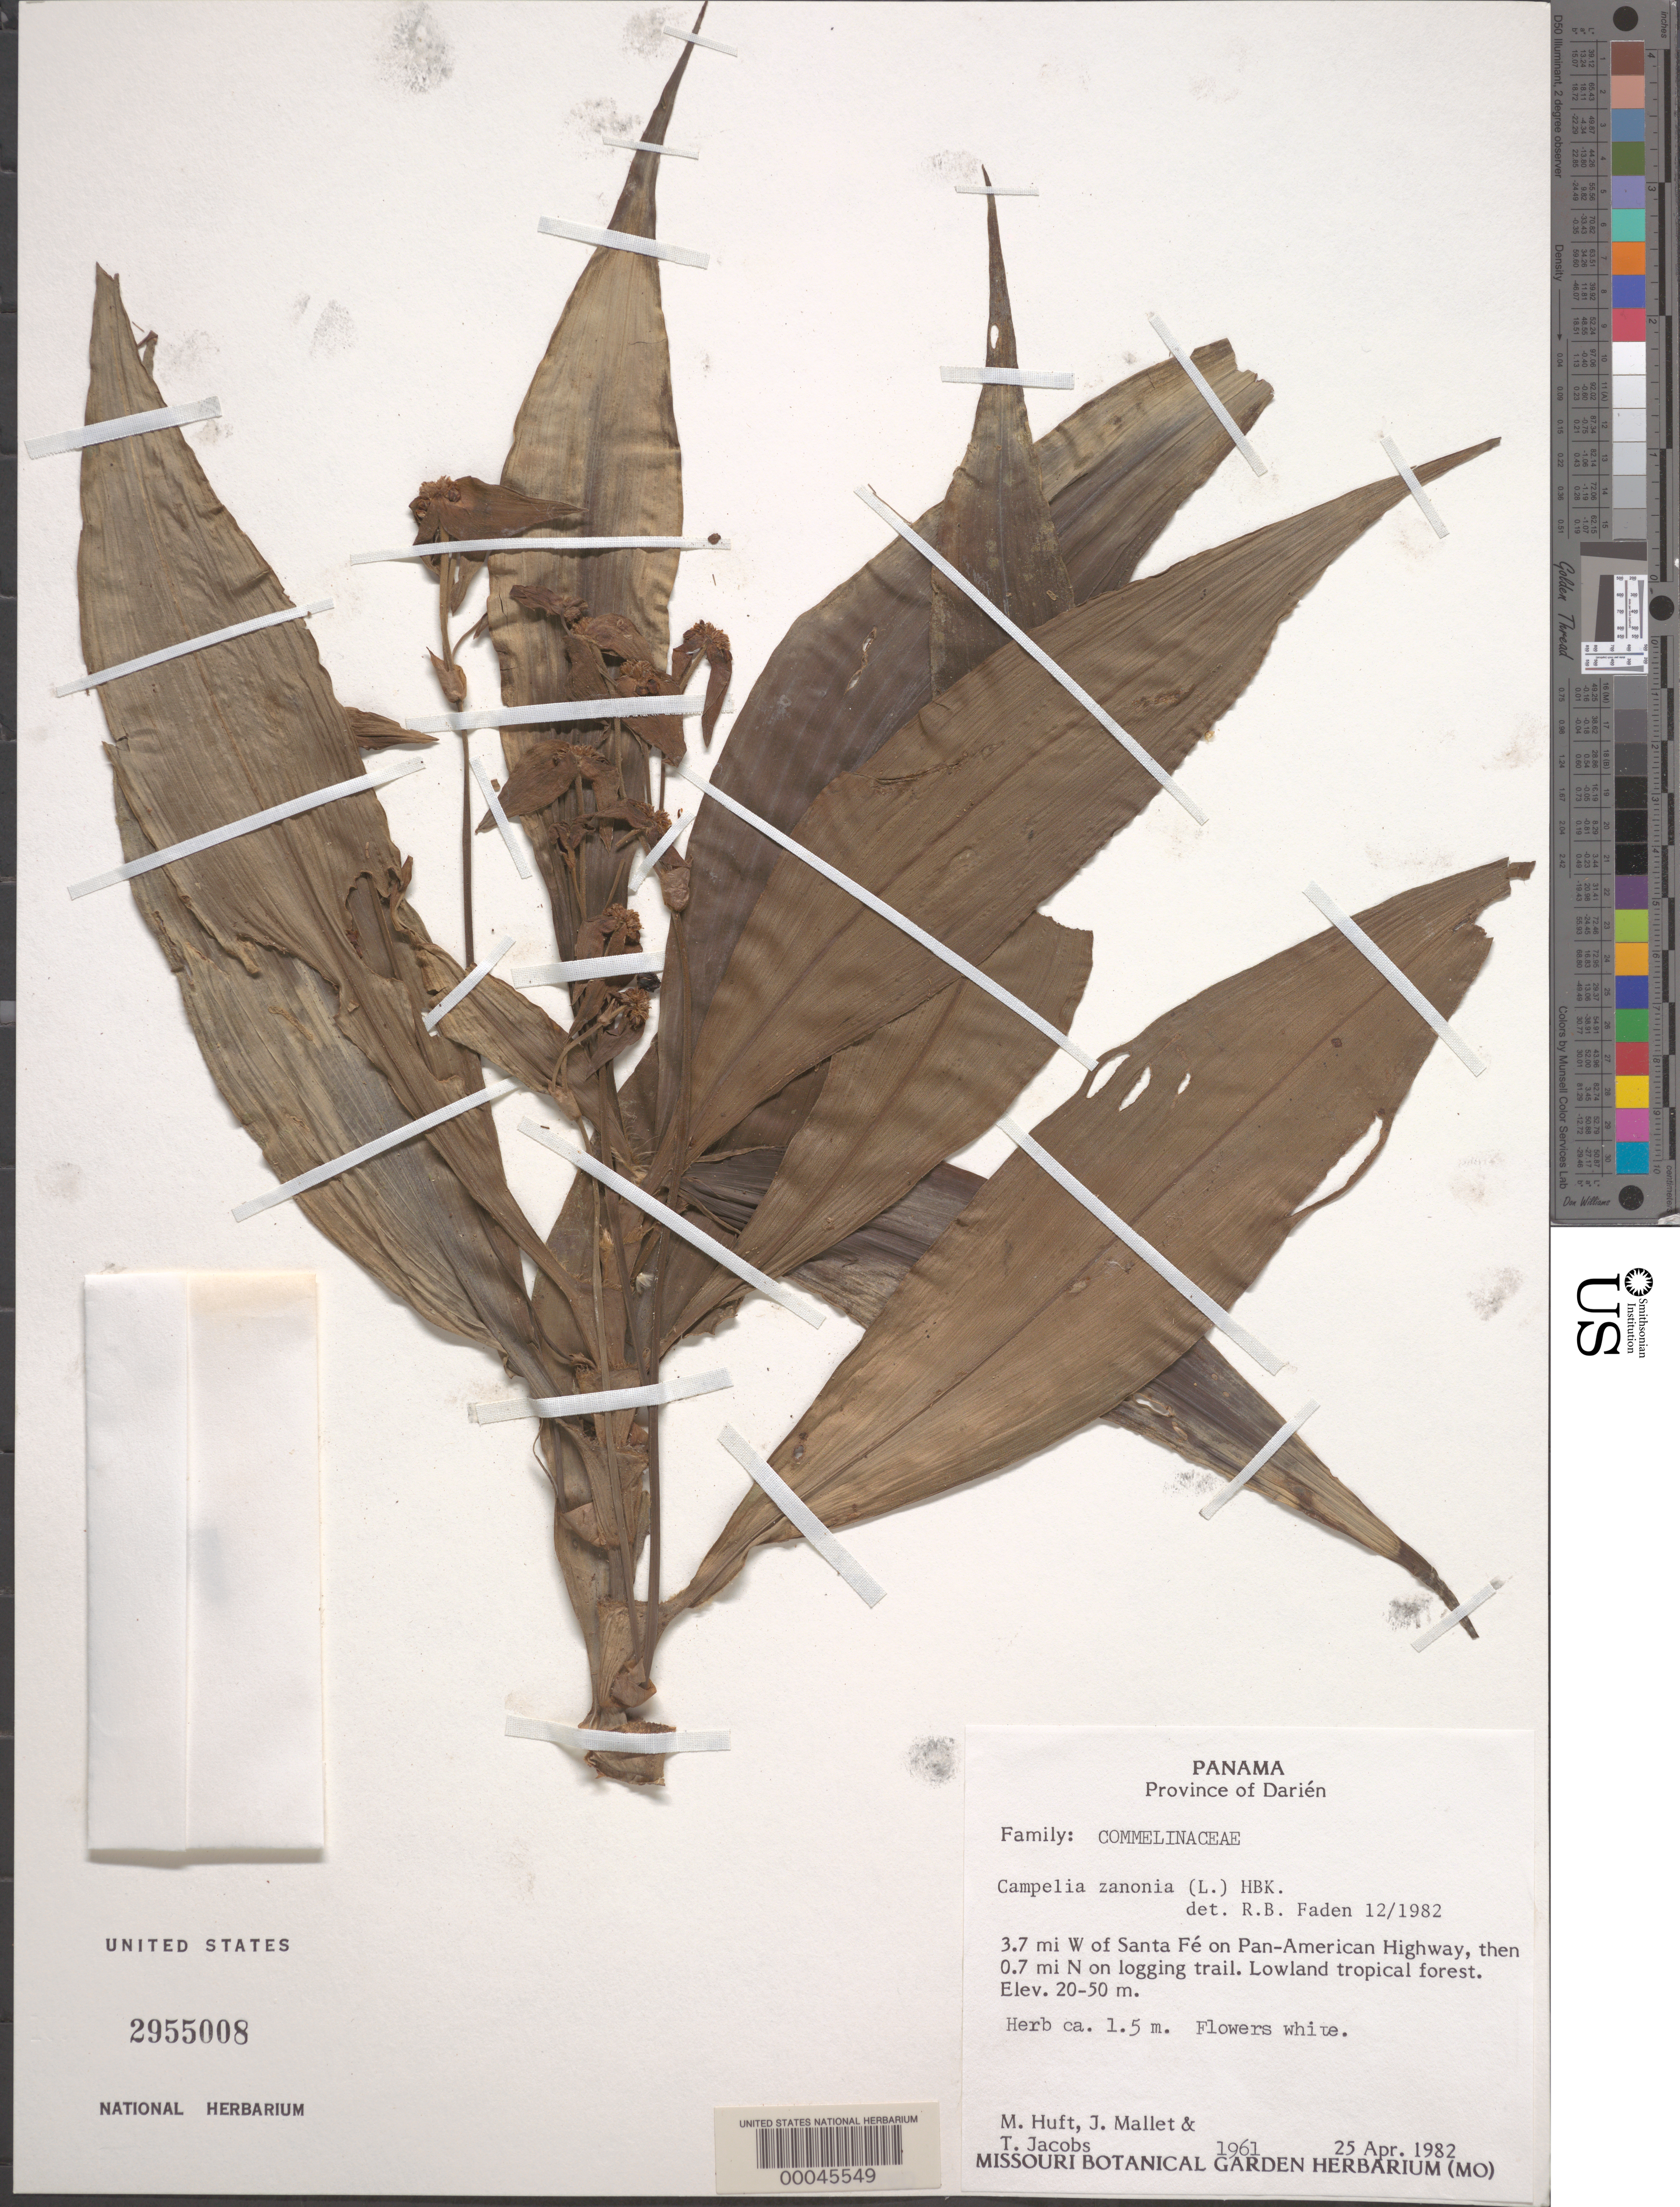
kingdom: Plantae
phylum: Tracheophyta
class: Liliopsida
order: Commelinales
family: Commelinaceae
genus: Tradescantia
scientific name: Tradescantia zanonia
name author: (L.) Sw.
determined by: Faden, Robert B., (US), Smithsonian Institution - National Museum of Natural History (UNITED STATES)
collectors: M. J. Huft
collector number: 1961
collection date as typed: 25 Apr 1982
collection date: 1982-04-25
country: Panama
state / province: Darién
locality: W of Sante Fe on Pan American Hwy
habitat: Logging trail, lowland tropical forest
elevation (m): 20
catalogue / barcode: US 2955008